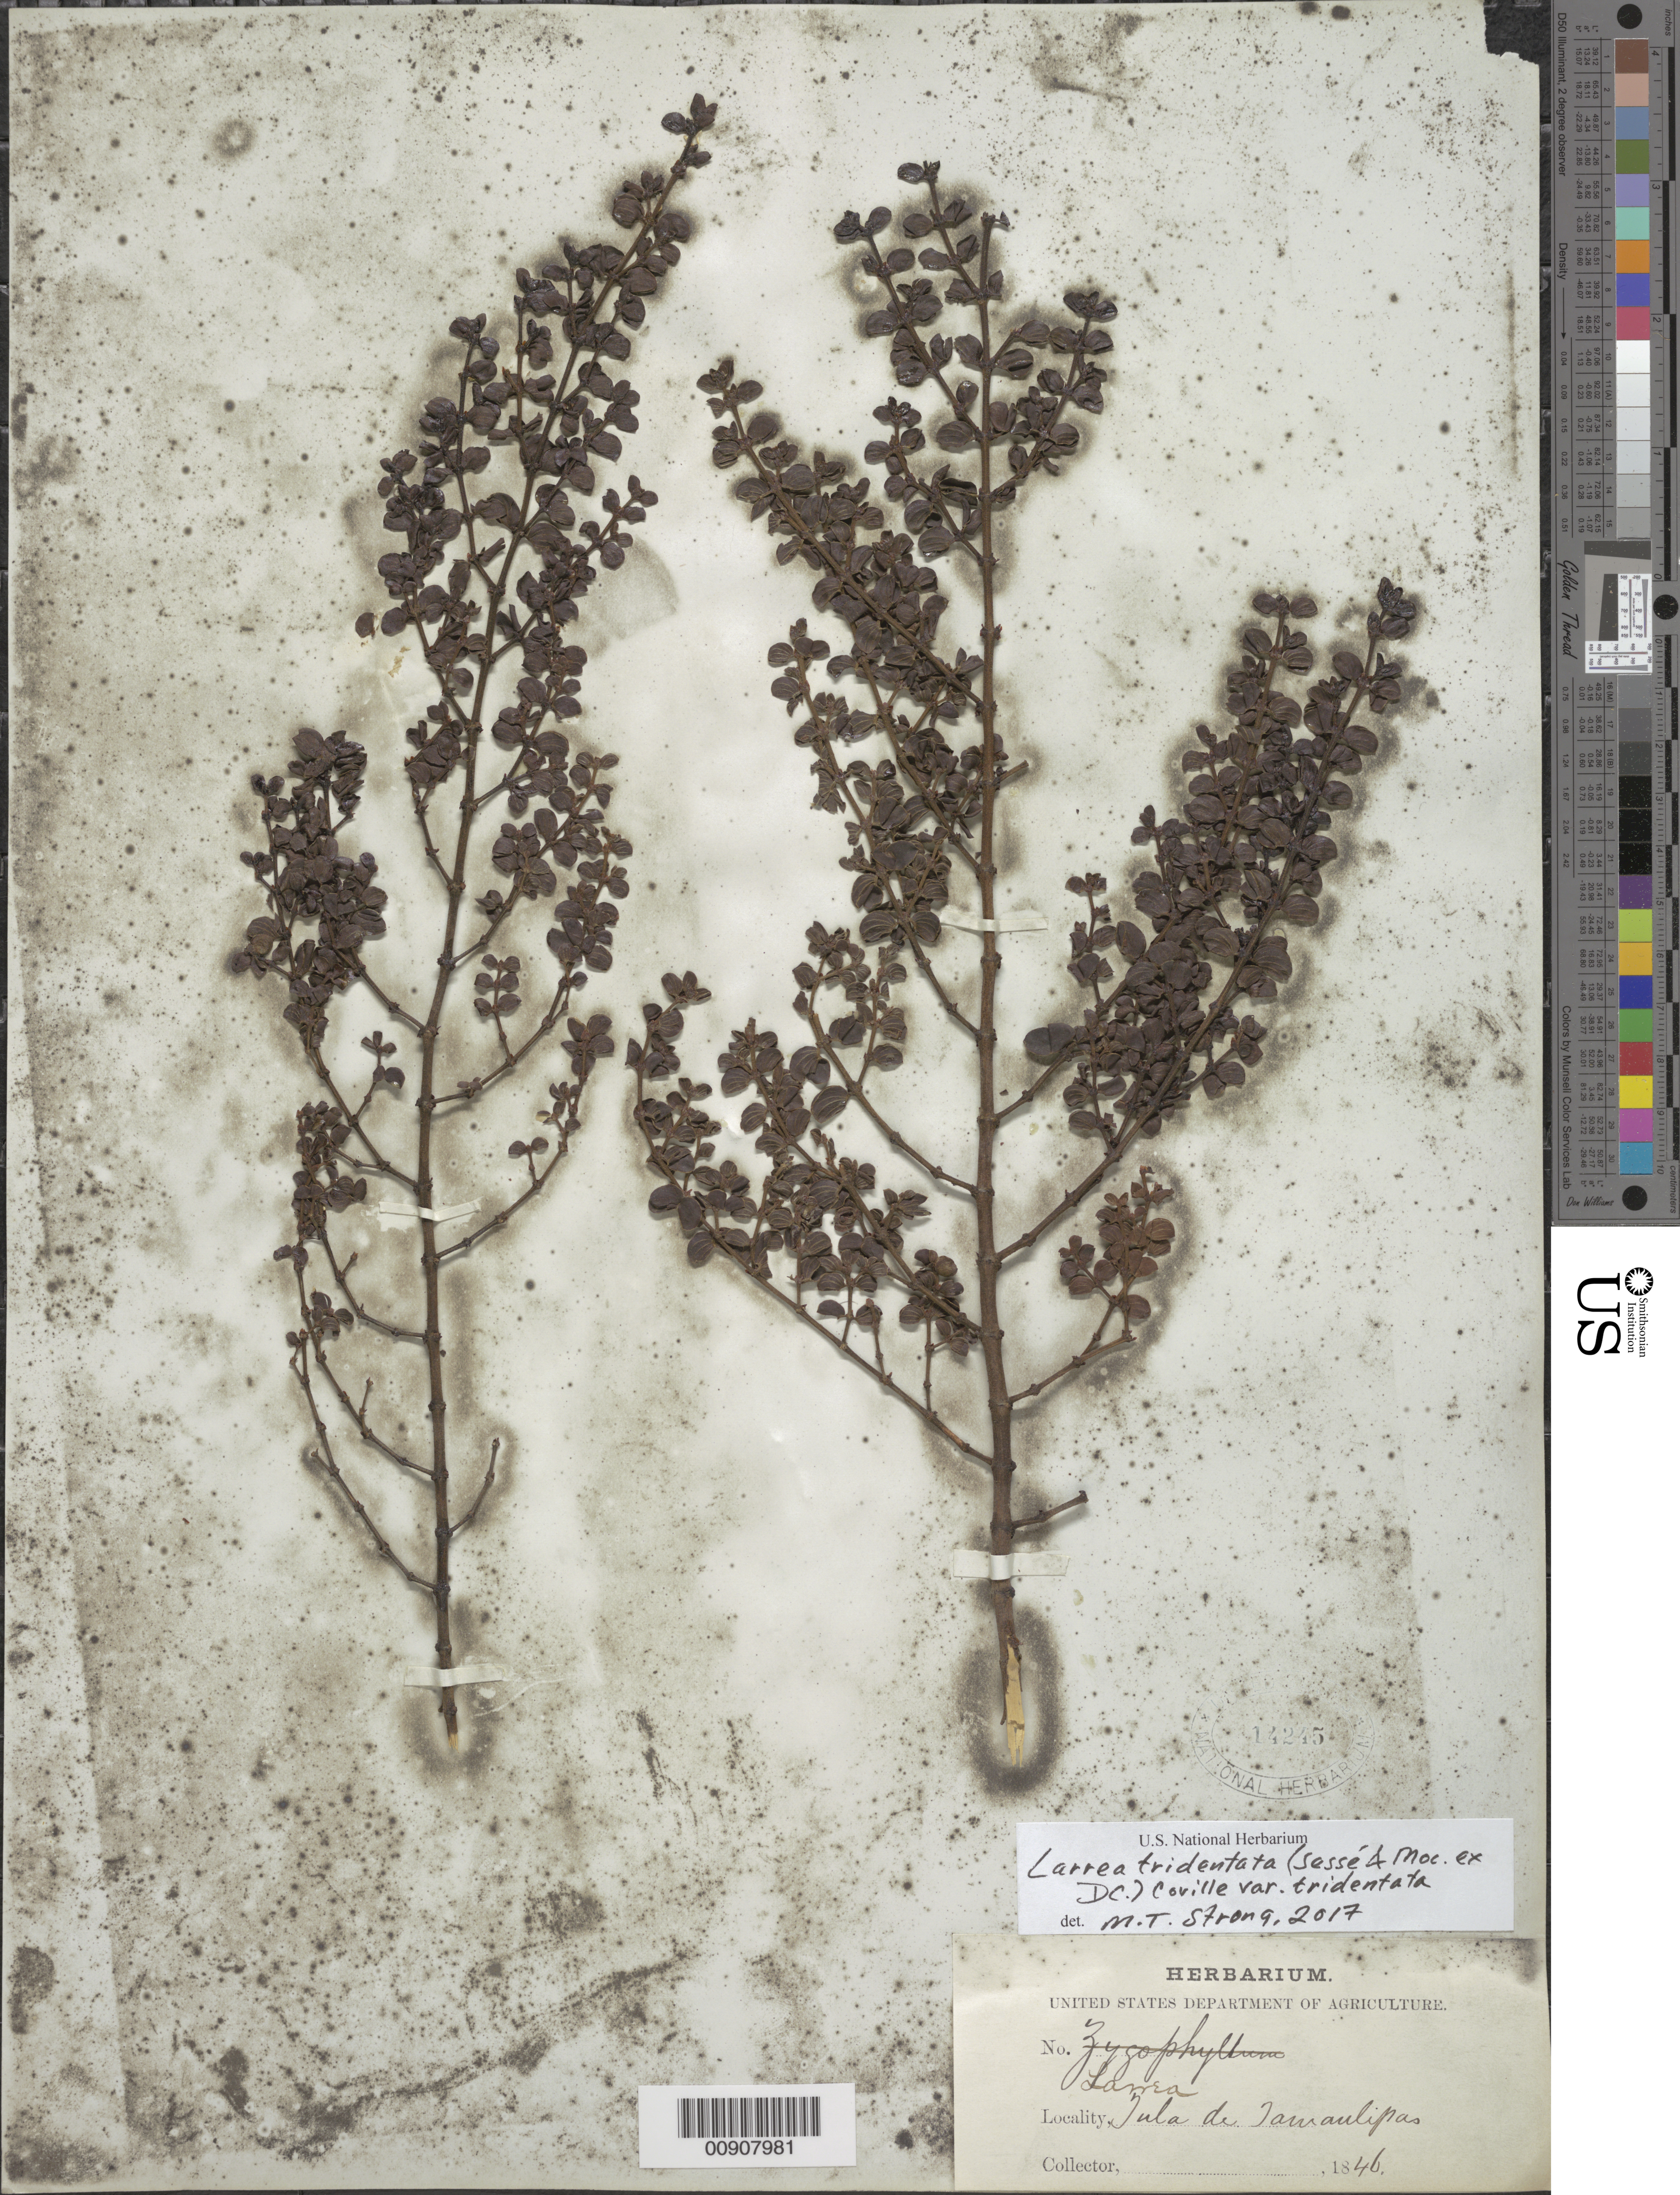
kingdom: Plantae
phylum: Tracheophyta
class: Magnoliopsida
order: Zygophyllales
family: Zygophyllaceae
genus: Larrea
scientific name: Larrea tridentata var. tridentata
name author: (Sessé & Moc. ex DC.) Coville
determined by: Strong, M. T., (US), Smithsonian Institution - National Museum of Natural History (UNITED STATES)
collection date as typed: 1846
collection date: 1846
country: Mexico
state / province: Tamaulipas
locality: Tula de Tamaulipas.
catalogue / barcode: US 14245